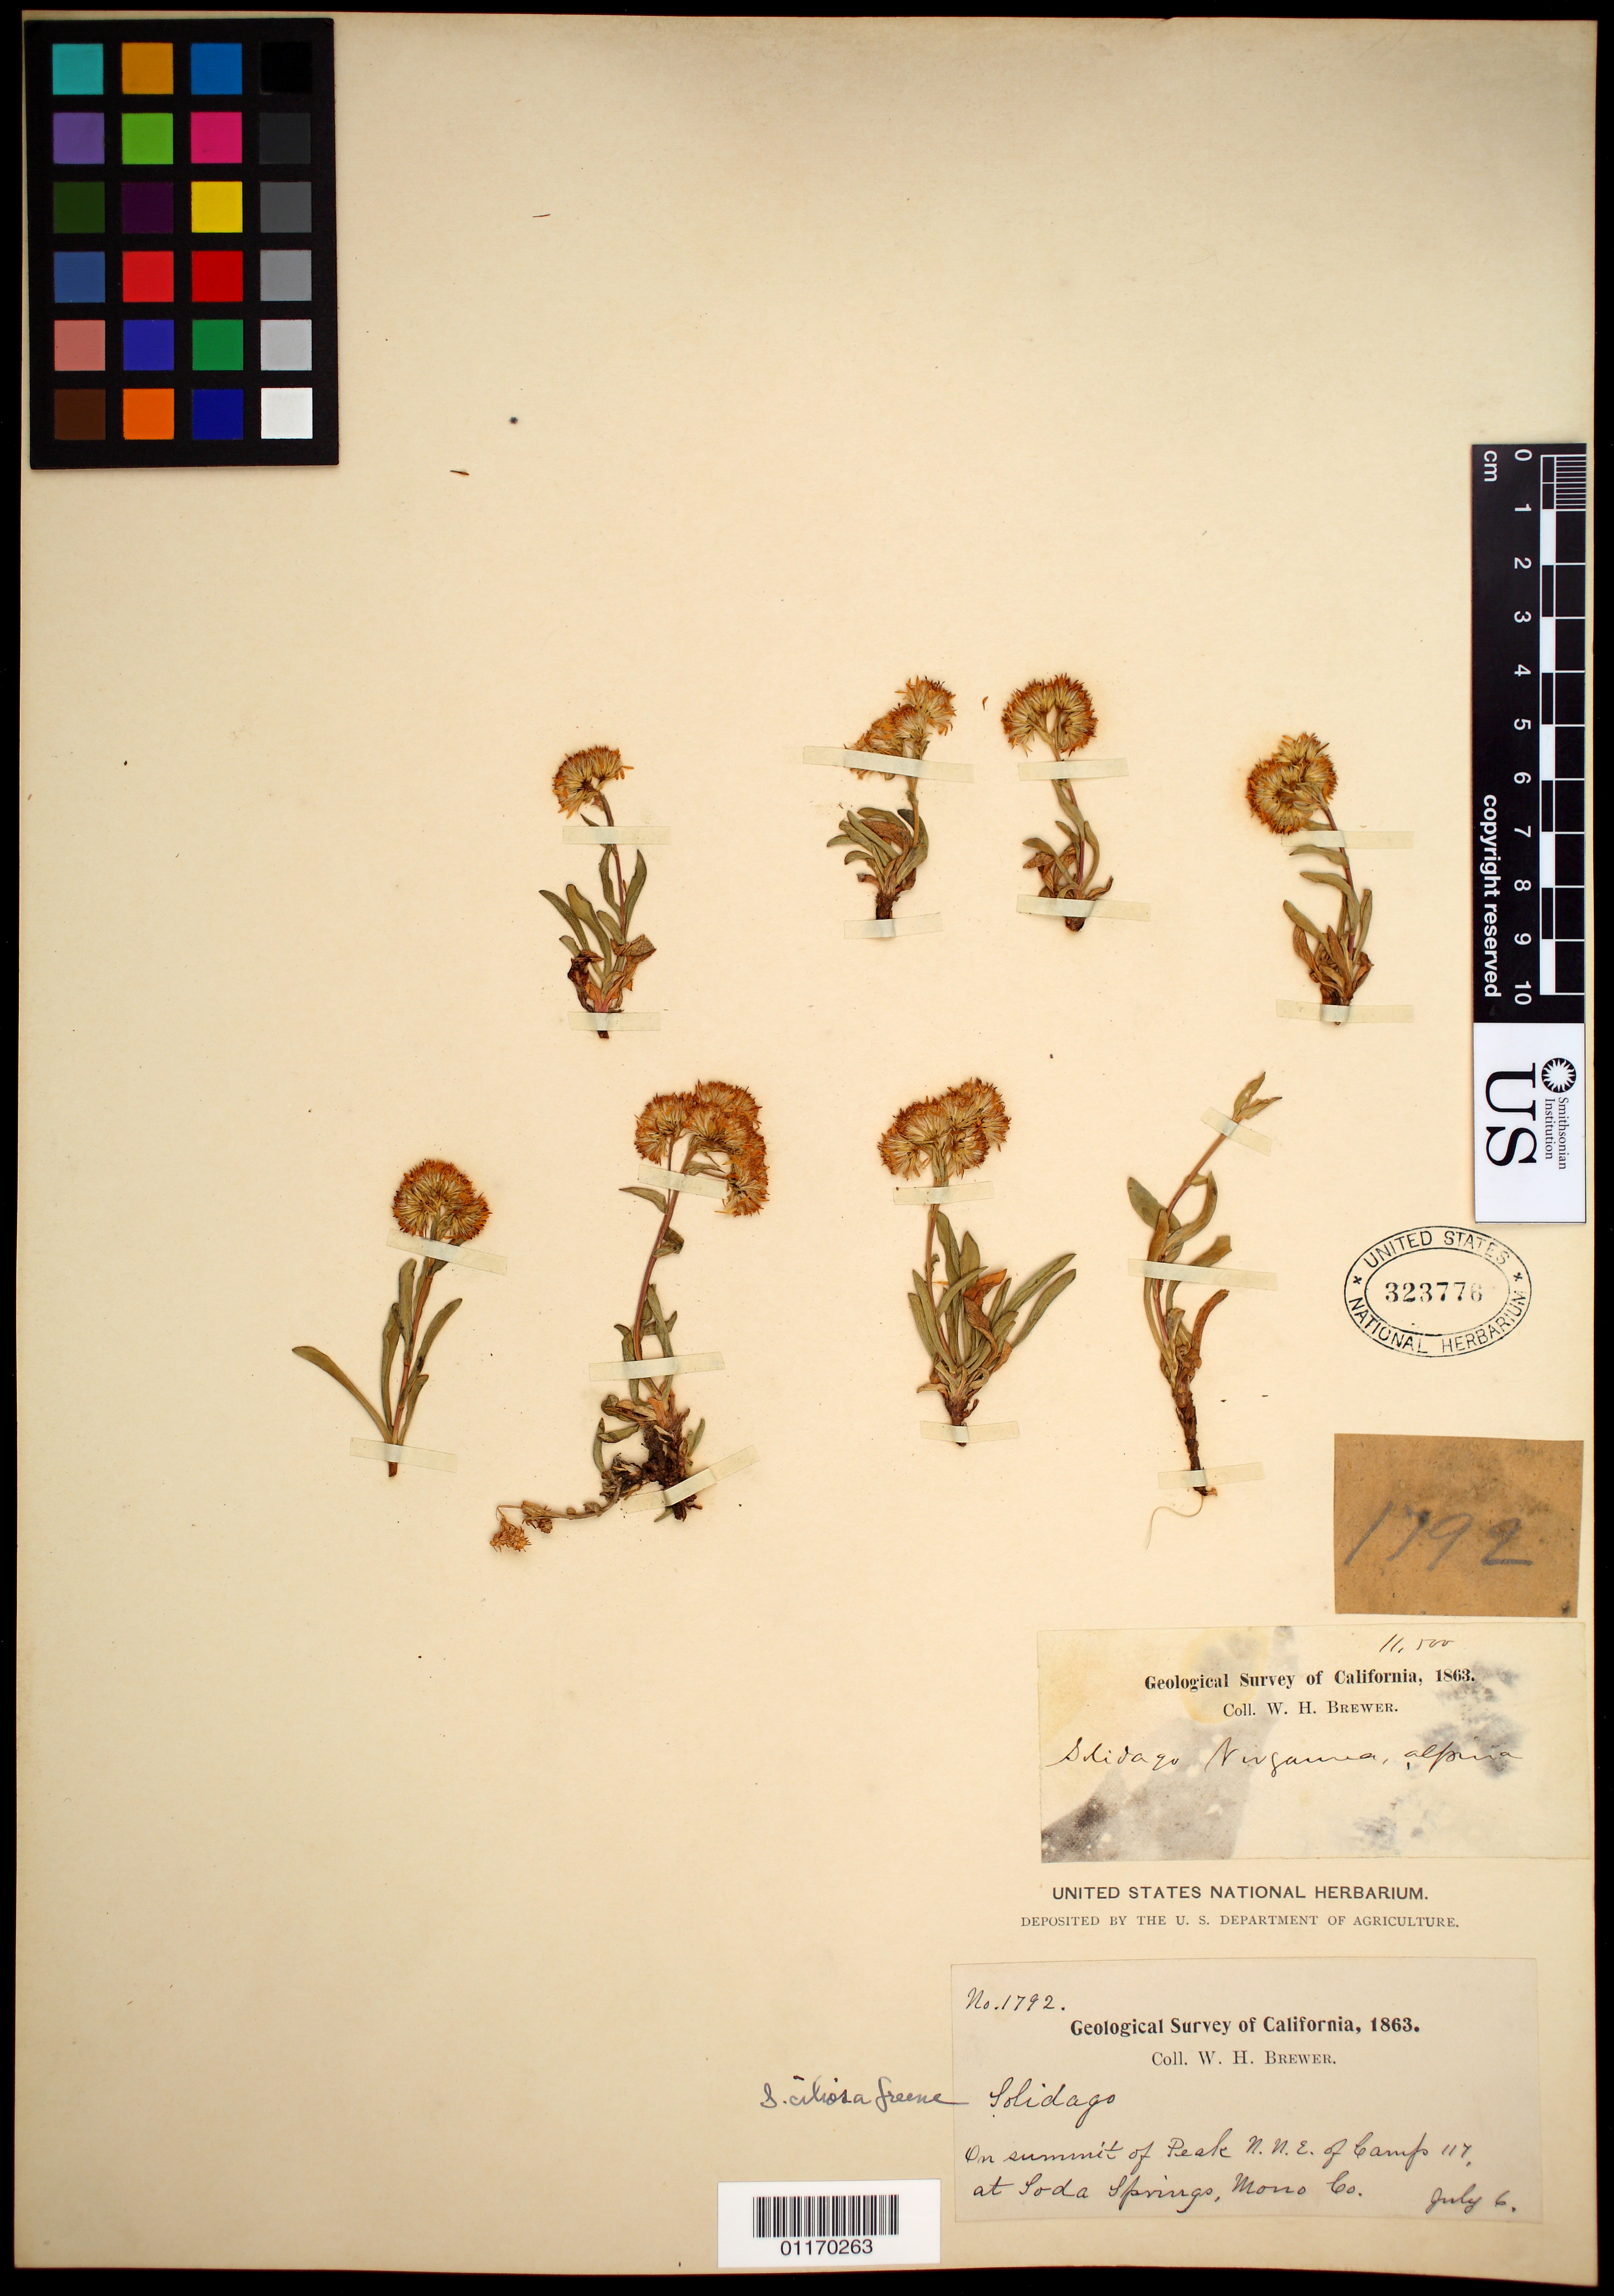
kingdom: Plantae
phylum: Tracheophyta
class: Magnoliopsida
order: Asterales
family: Asteraceae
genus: Solidago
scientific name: Solidago ciliosa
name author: Greene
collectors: W. H. Brewer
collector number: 1792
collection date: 1863-07-06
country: United States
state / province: California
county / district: Mono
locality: on summit of Peak N.N.E. of Camp 117, at Soda Spring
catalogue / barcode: US 323776